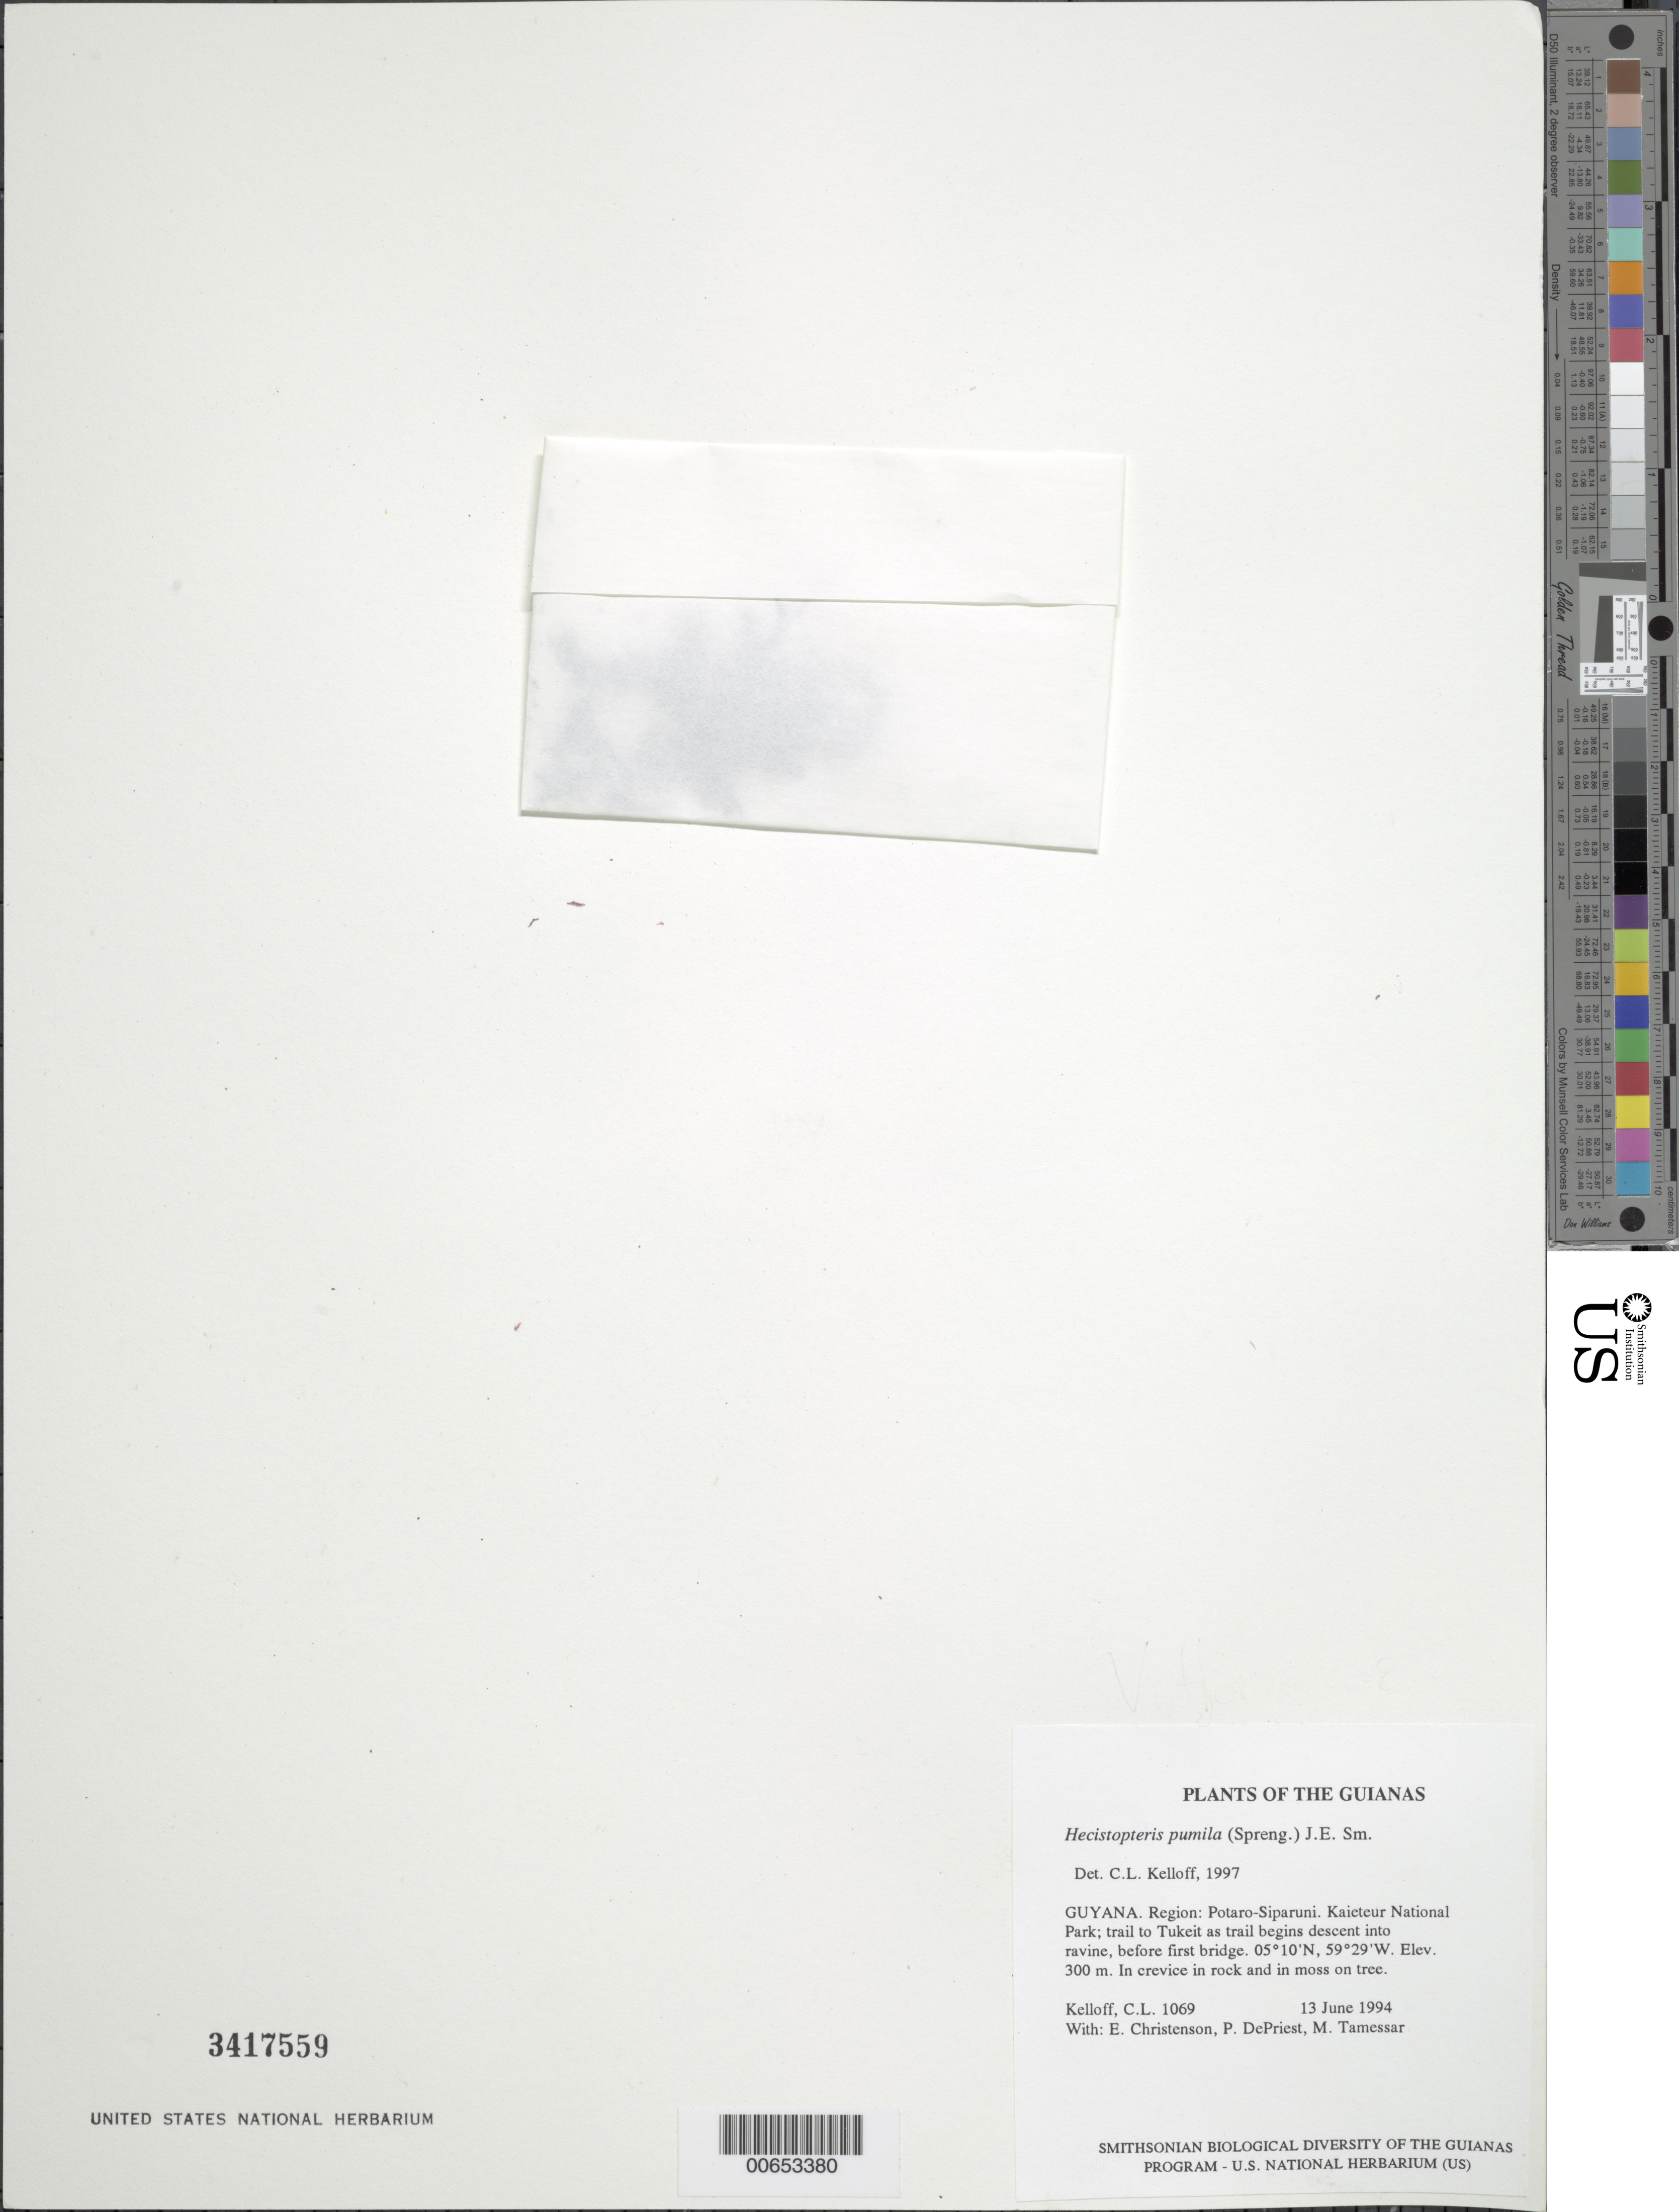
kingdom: Plantae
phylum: Tracheophyta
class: Polypodiopsida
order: Polypodiales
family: Pteridaceae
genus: Hecistopteris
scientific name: Hecistopteris pumila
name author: Christ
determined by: Kelloff, Carol L., (US), Smithsonian Institution - National Museum of Natural History (UNITED STATES)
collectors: C. L. Kelloff, E. A. Christenson, P. DePriest & M. Tamessar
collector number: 1069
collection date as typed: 13 June 1994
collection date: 1994-06-13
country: Guyana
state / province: Potaro-Siparuni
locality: Kaieteur National Park; trail to Tukeit as trail begins descent into ravine, before first bridge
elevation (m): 300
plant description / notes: In crevice in rock and in moss on tree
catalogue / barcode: US 3417559